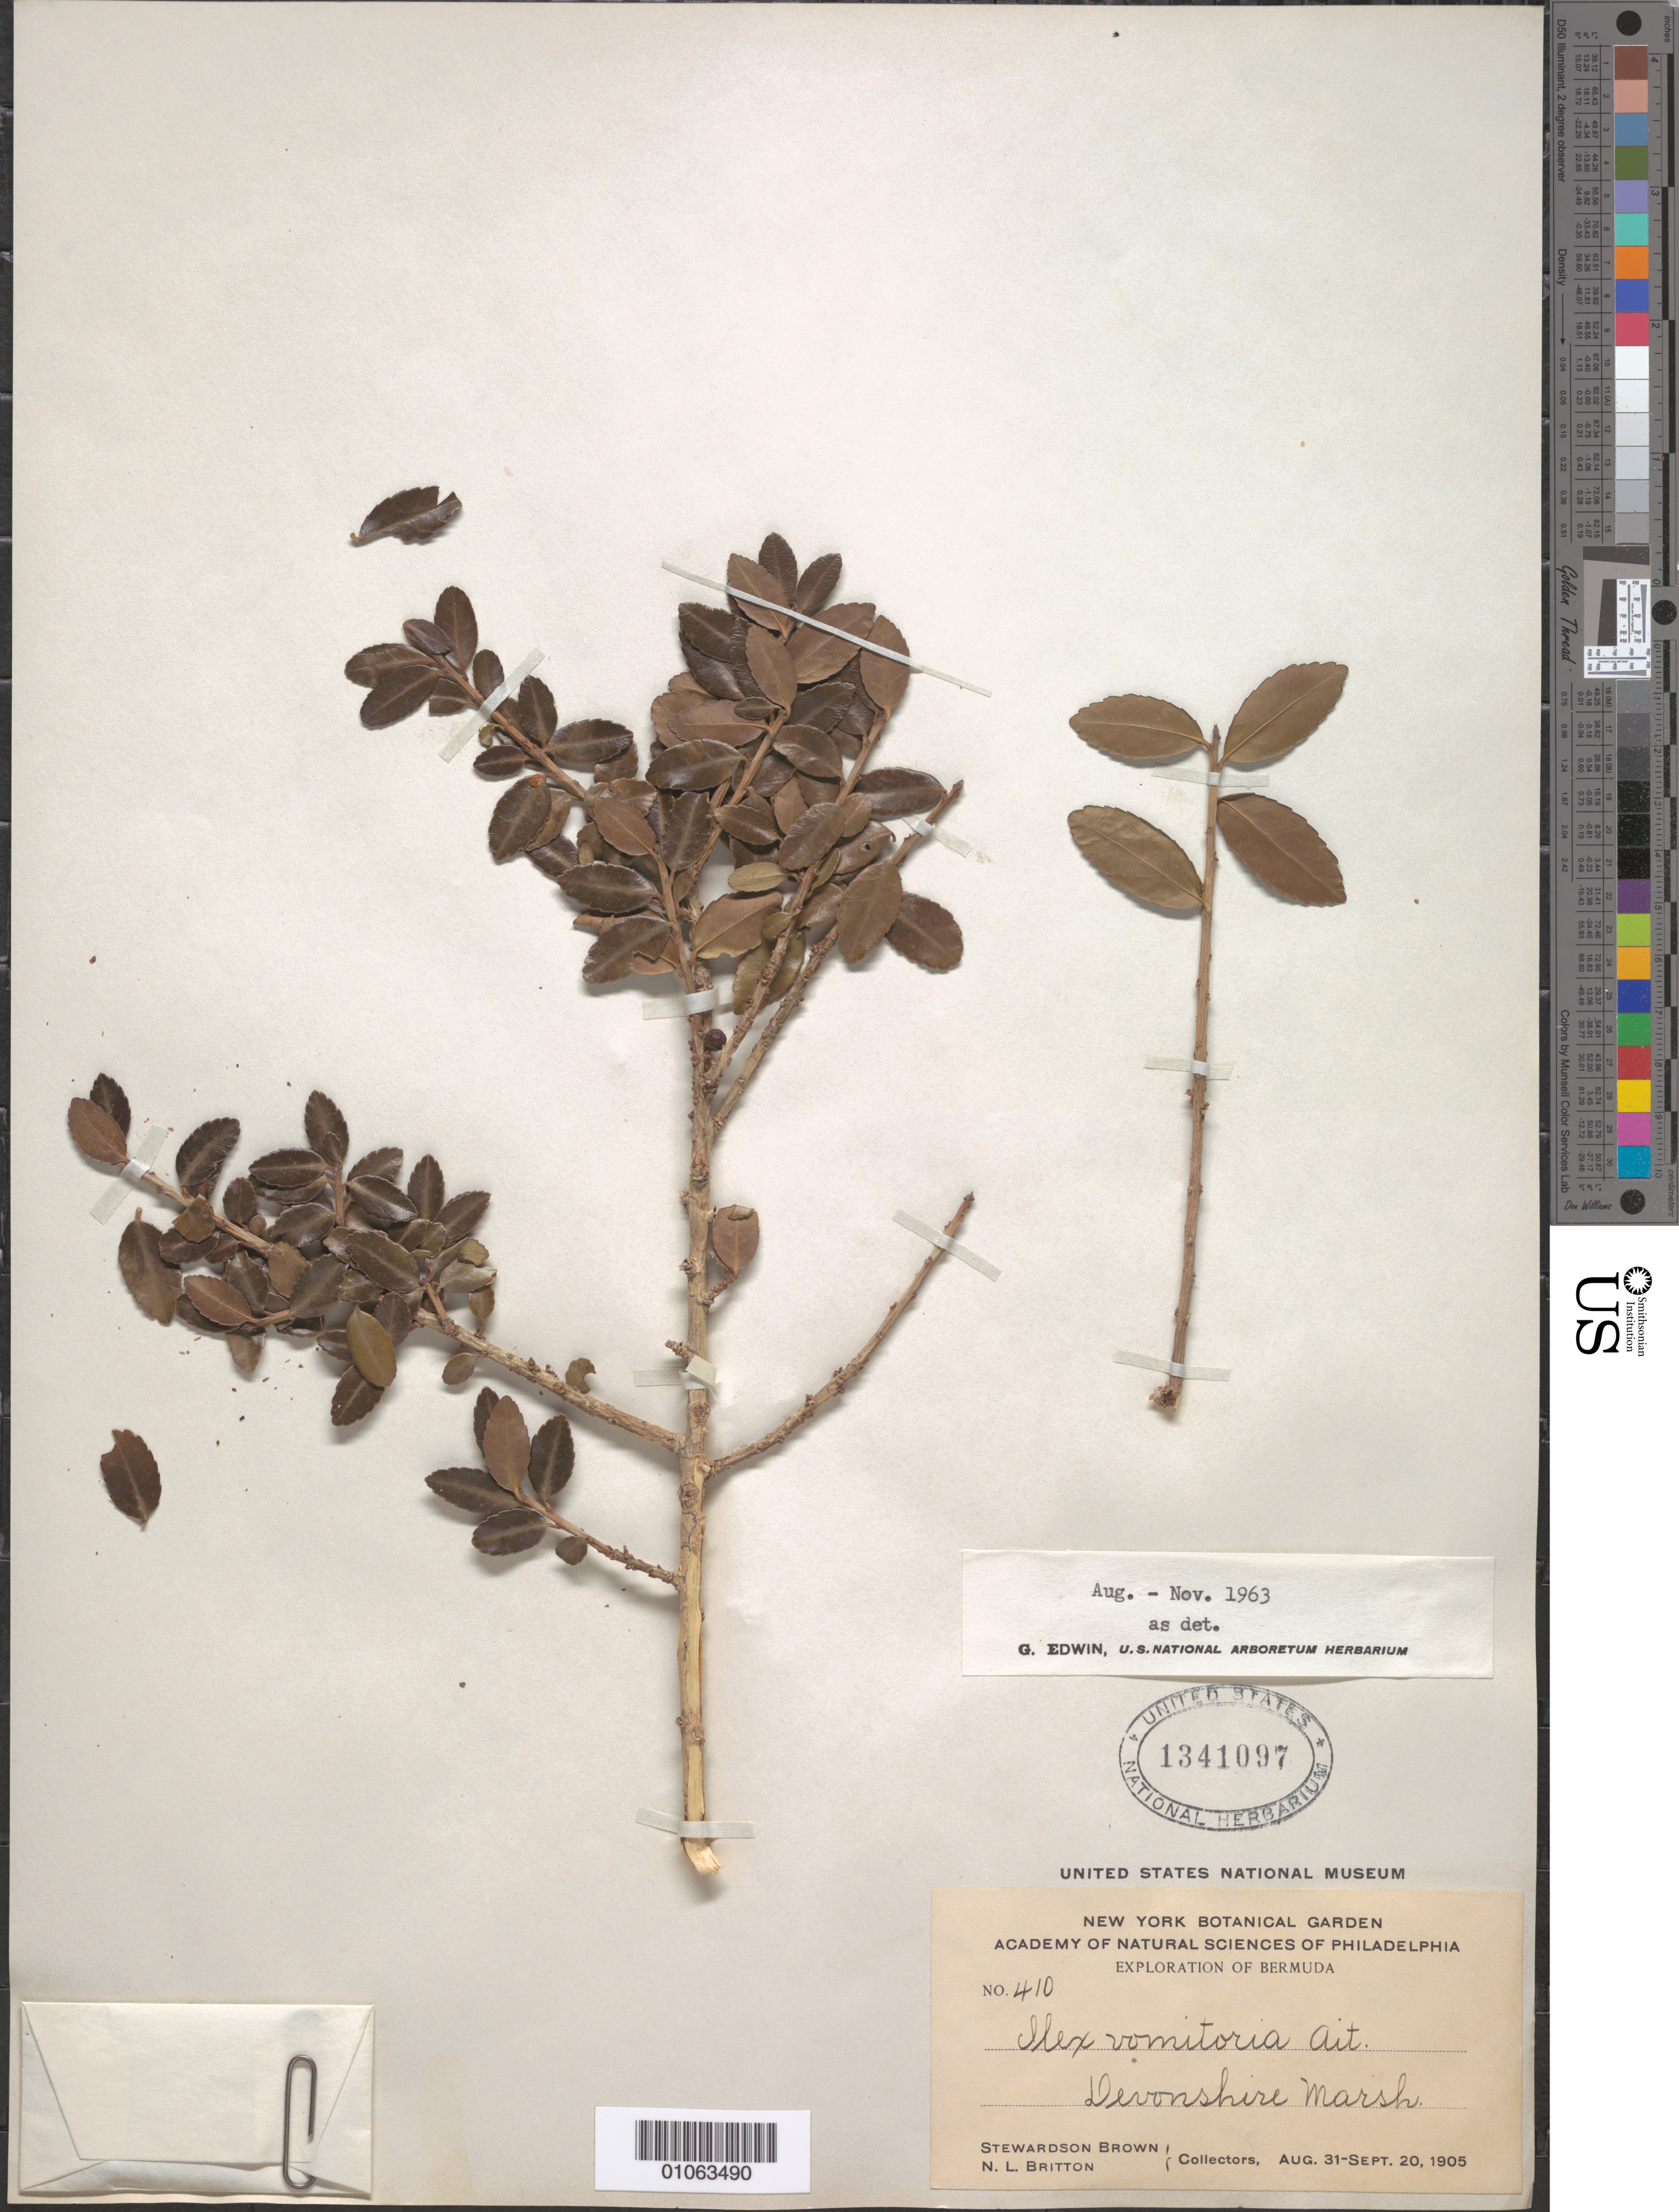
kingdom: Plantae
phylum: Tracheophyta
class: Magnoliopsida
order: Aquifoliales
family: Aquifoliaceae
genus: Ilex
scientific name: Ilex vomitoria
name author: Aiton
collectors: S. Brown & N. Britton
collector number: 410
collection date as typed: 31 Aug 1905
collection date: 1905-08-31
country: Bermuda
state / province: Devonshire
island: Bermuda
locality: Devonshire march.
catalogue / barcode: US 1341097